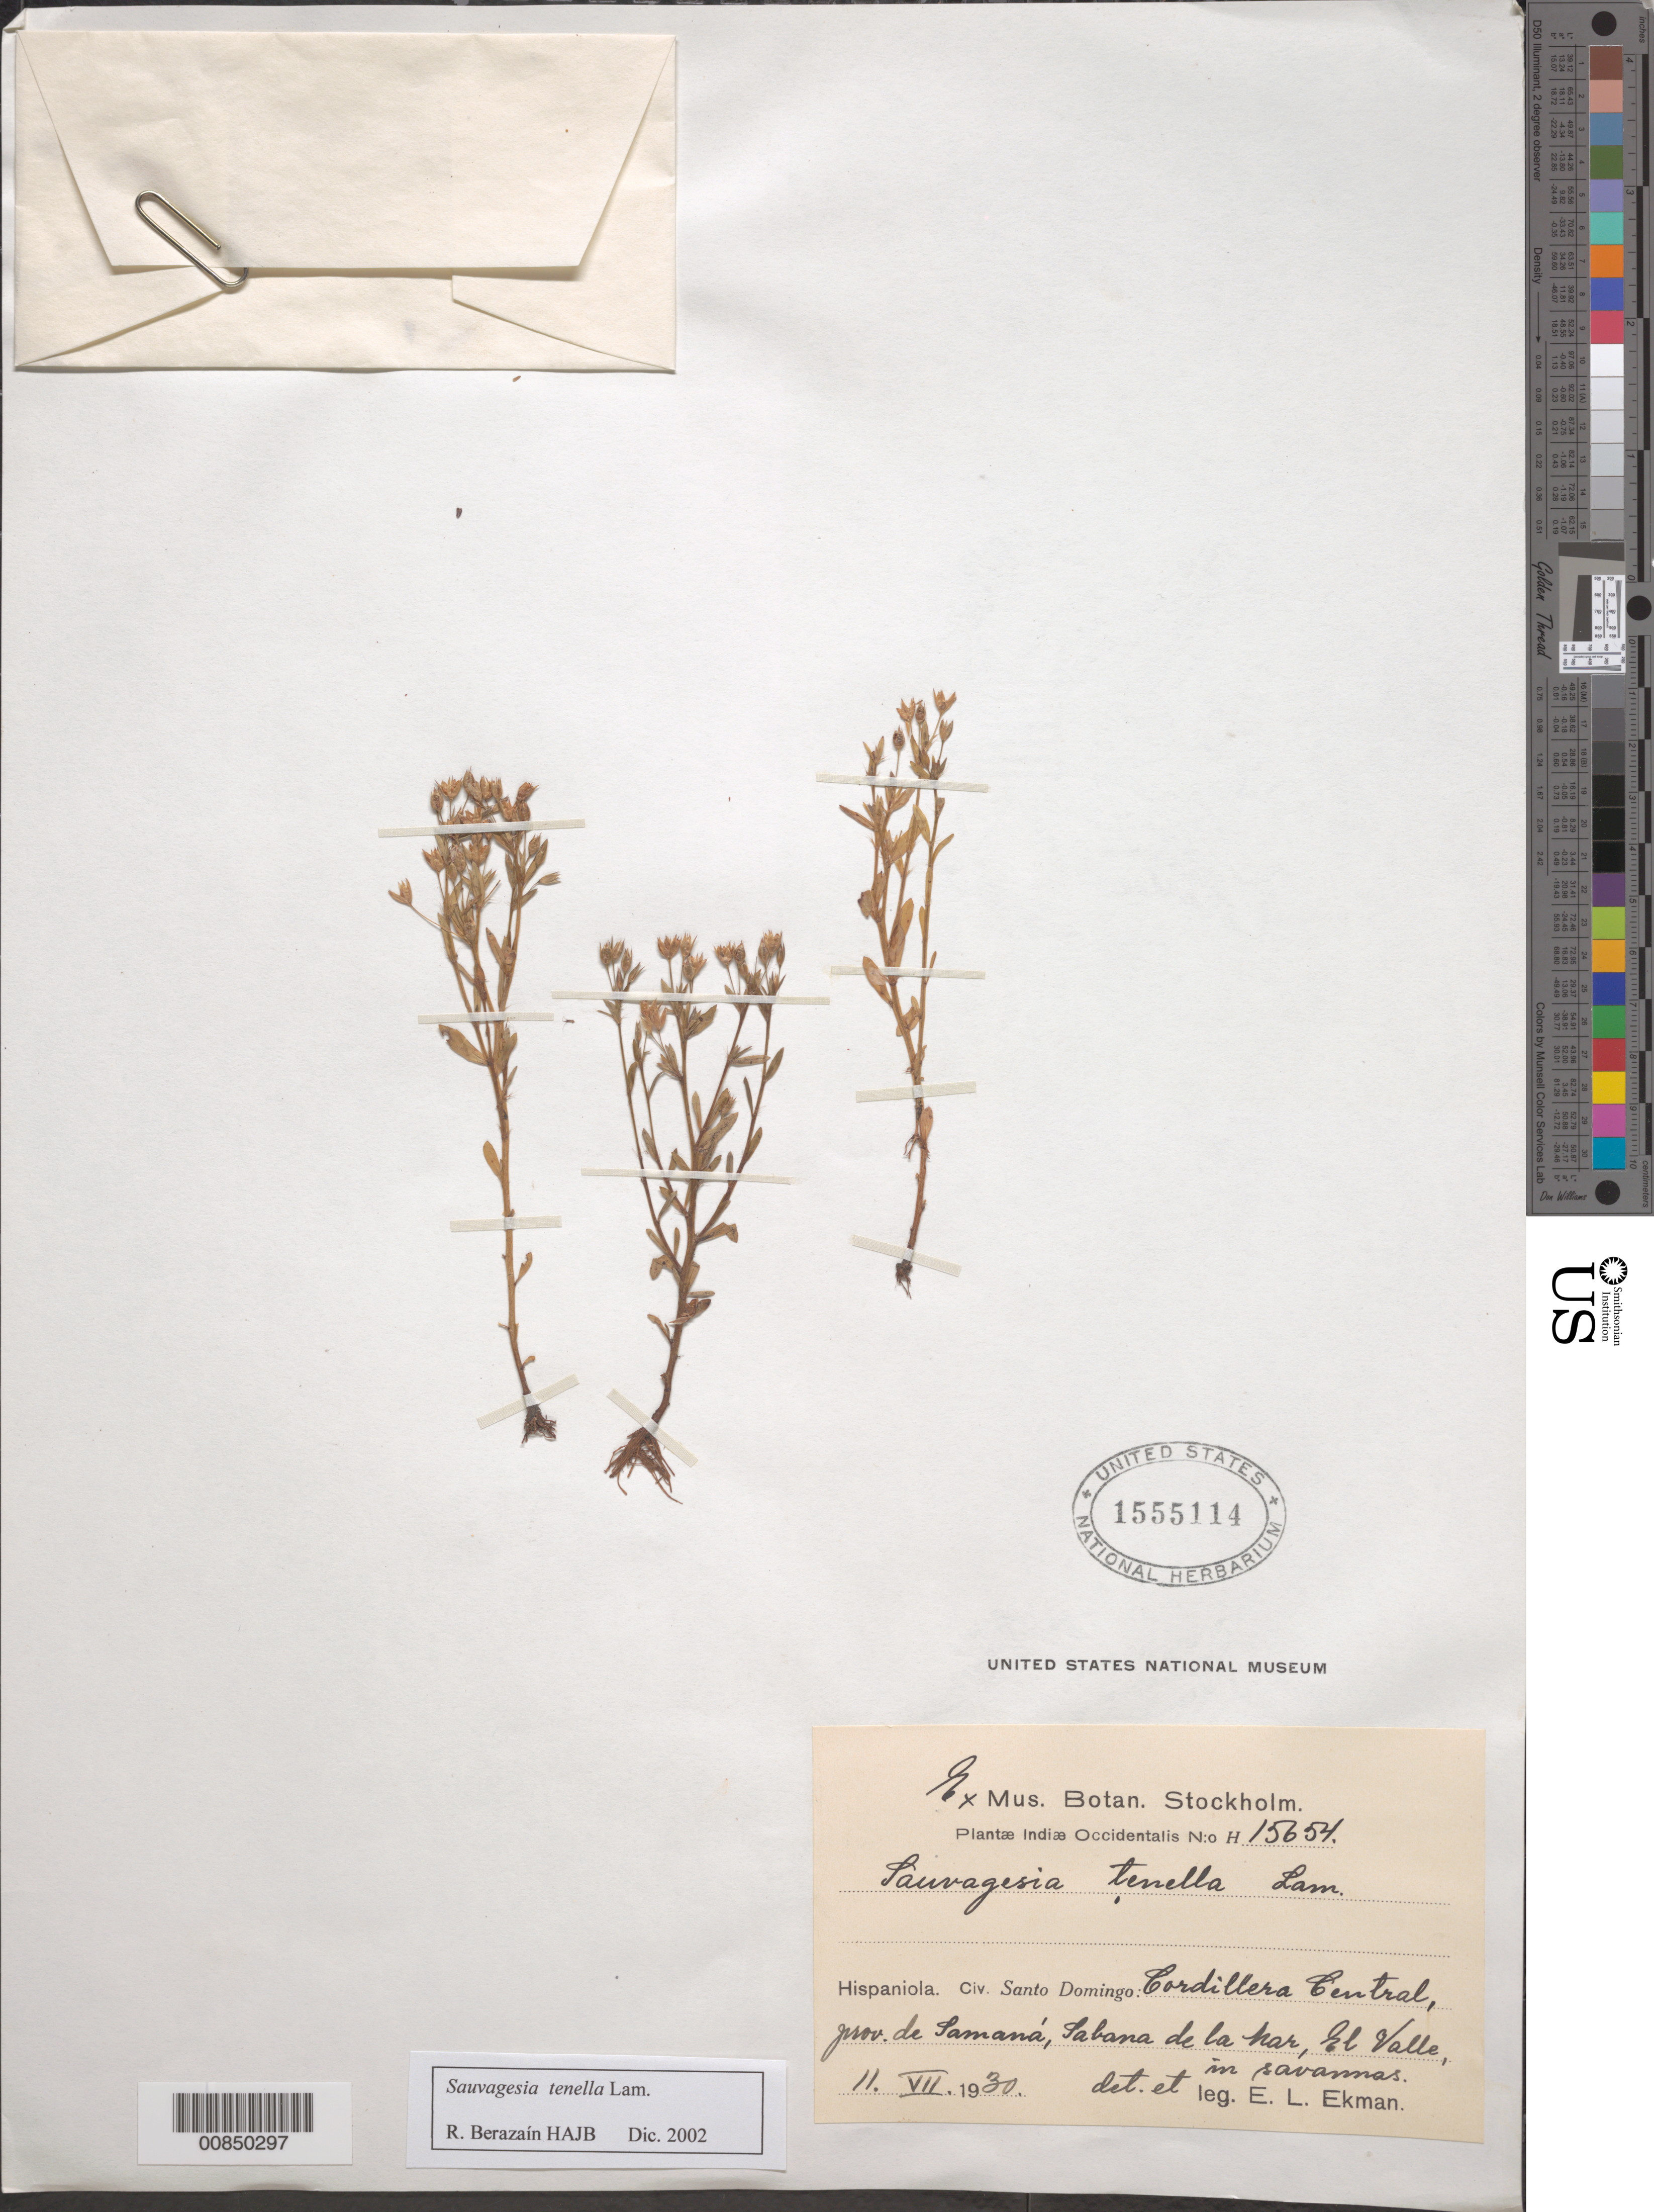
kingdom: Plantae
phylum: Tracheophyta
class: Magnoliopsida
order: Malpighiales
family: Ochnaceae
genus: Sauvagesia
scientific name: Sauvagesia tenella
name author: Lam.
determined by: Berazaín, R.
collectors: E. L. Ekman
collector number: H 15654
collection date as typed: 11 Jul 1930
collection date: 1930-07-11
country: Dominican Republic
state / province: Samana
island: Hispaniola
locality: Cordillera Central, Sabana de la Mar, El Valle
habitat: In savannas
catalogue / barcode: US 1555114